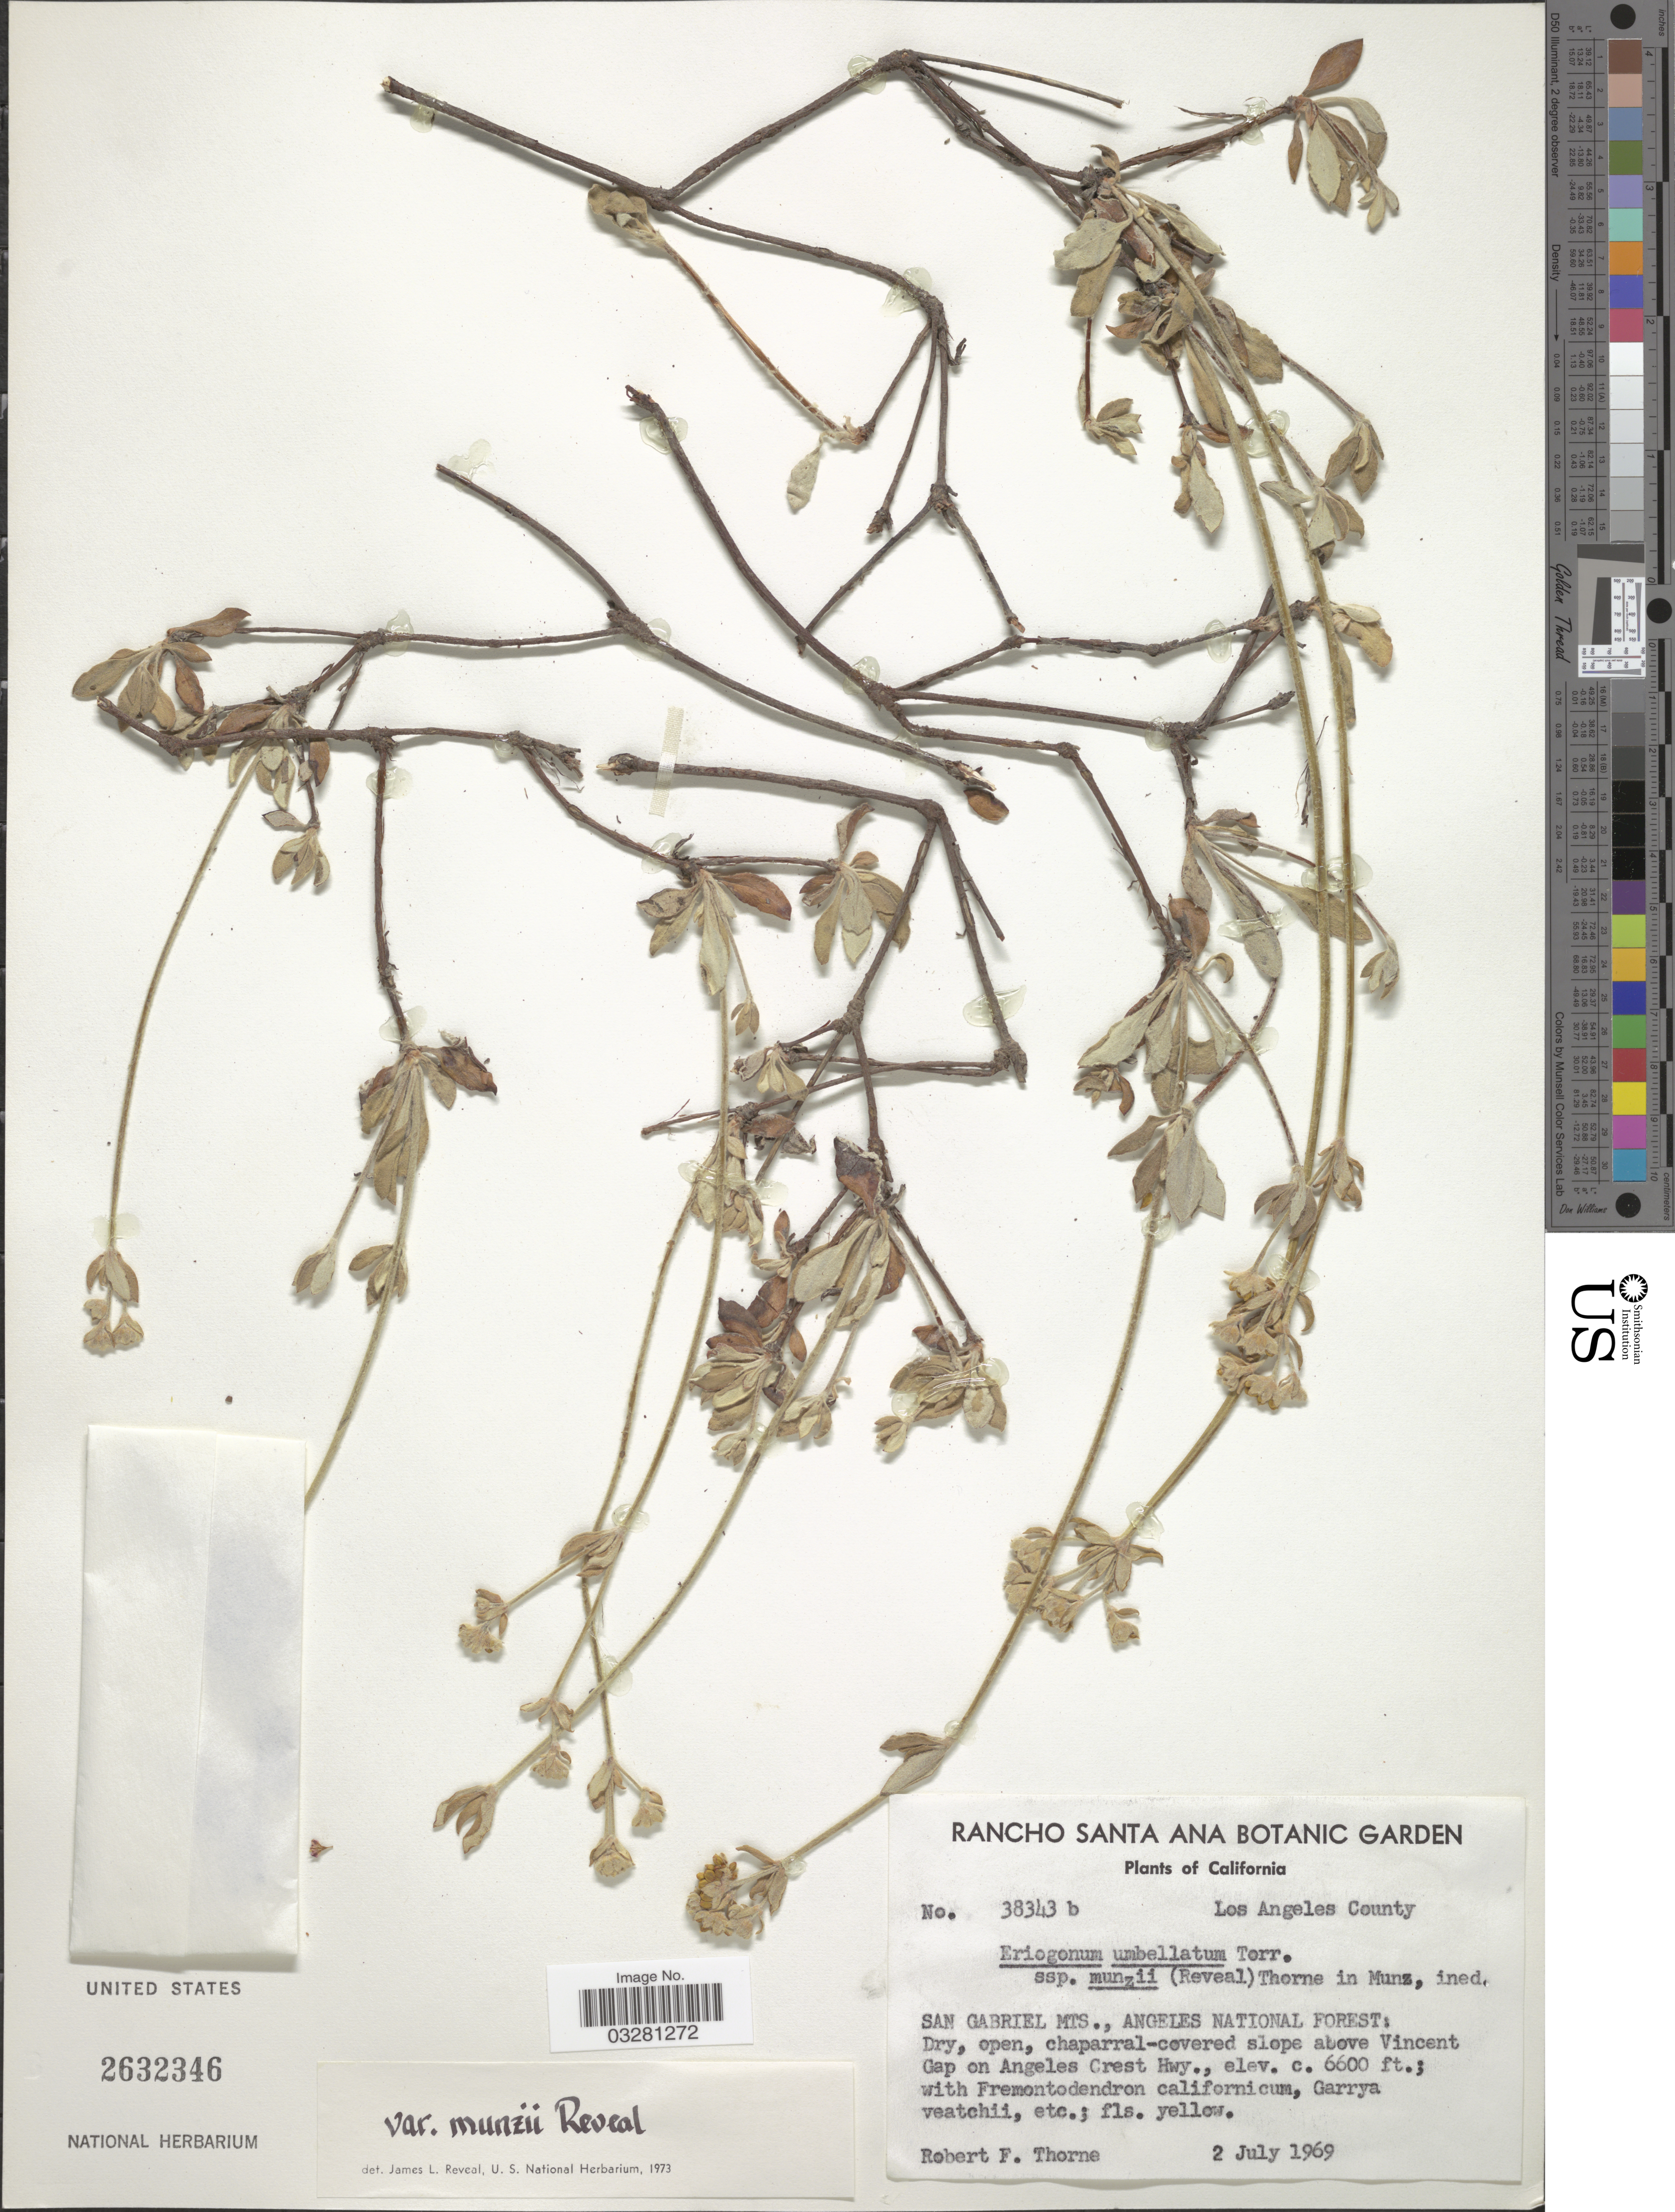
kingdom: Plantae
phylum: Tracheophyta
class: Magnoliopsida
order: Caryophyllales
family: Polygonaceae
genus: Eriogonum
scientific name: Eriogonum umbellatum var. umbellatum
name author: Torr.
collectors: R. F. Thorne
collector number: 38343b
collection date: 1969-07-02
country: United States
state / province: California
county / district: Los Angeles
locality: Los Angeles County. San Gabriel Mts., Angeles National Forest. Slope above Vincent Gap on Angeles Crest Hwy.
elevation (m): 2012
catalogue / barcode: US 2632346